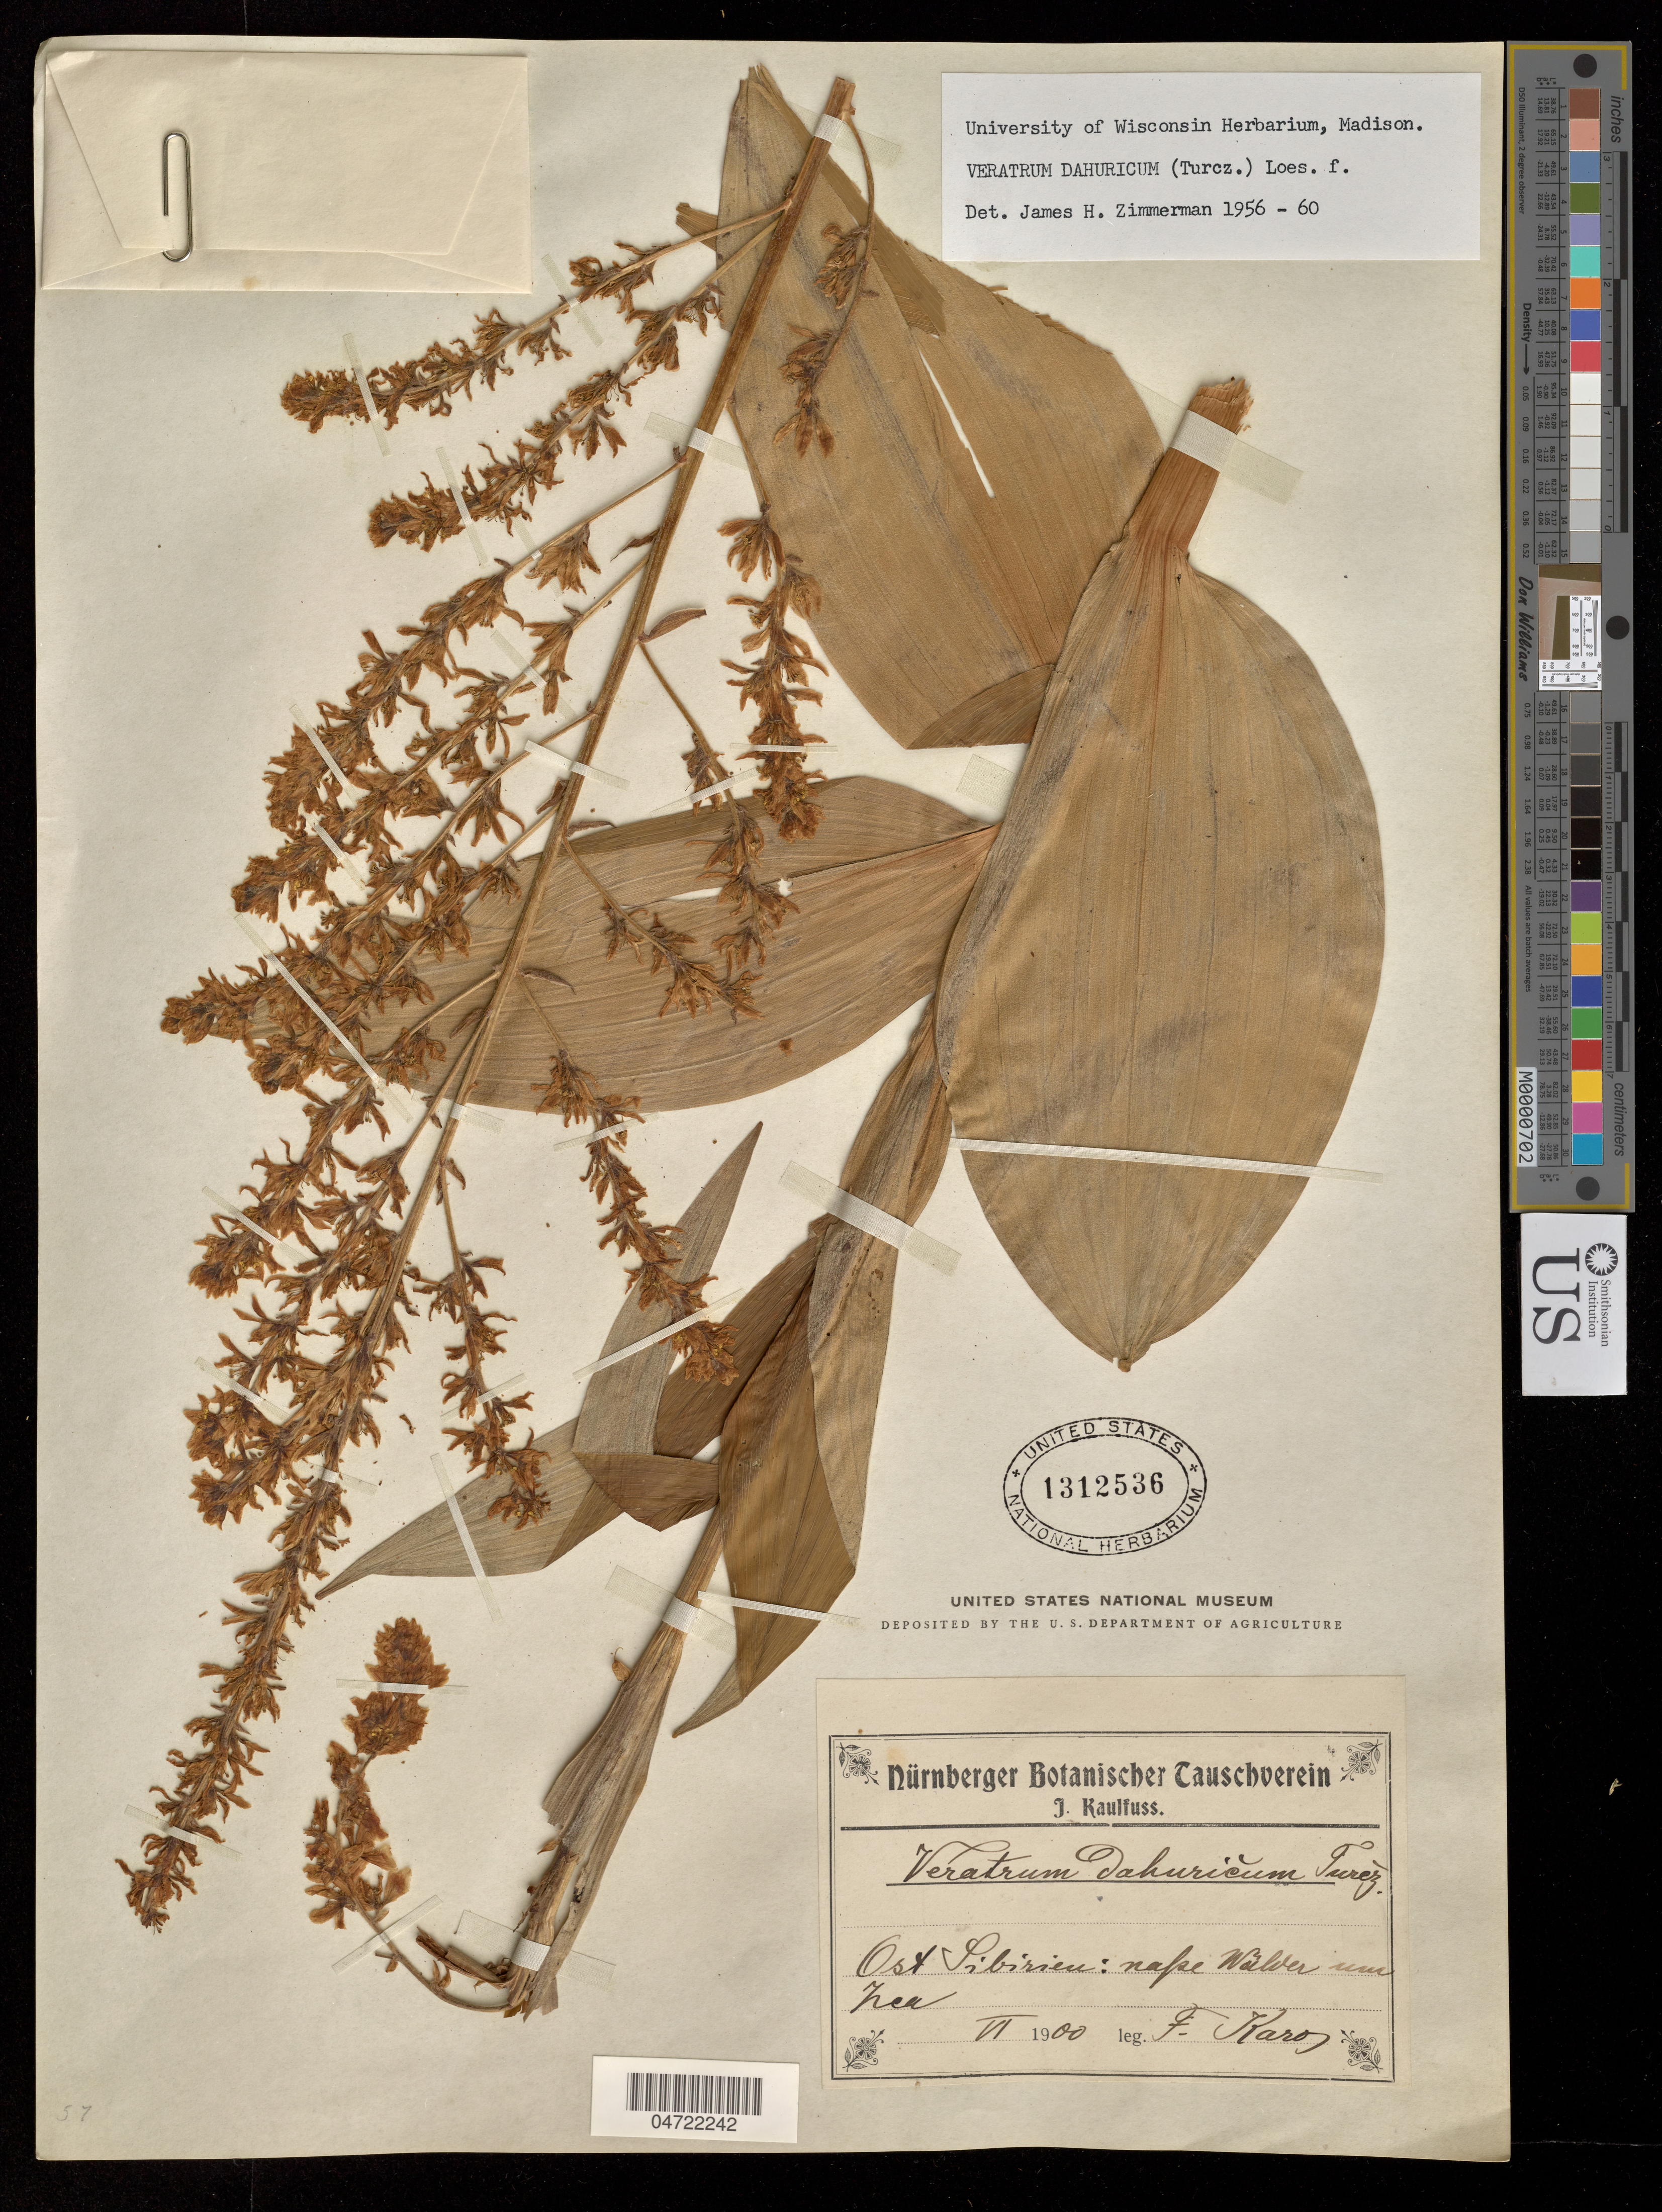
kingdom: Plantae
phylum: Tracheophyta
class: Liliopsida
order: Liliales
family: Melanthiaceae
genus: Veratrum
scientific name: Veratrum dahuricum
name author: (Turcz.) O. Loes.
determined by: Zimmerman, James Hall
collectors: J. S. Kaulfuss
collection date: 1900-06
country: Germany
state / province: Bayern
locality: Stadeln bei Nürnberg [interpreted]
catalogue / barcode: US 1312536